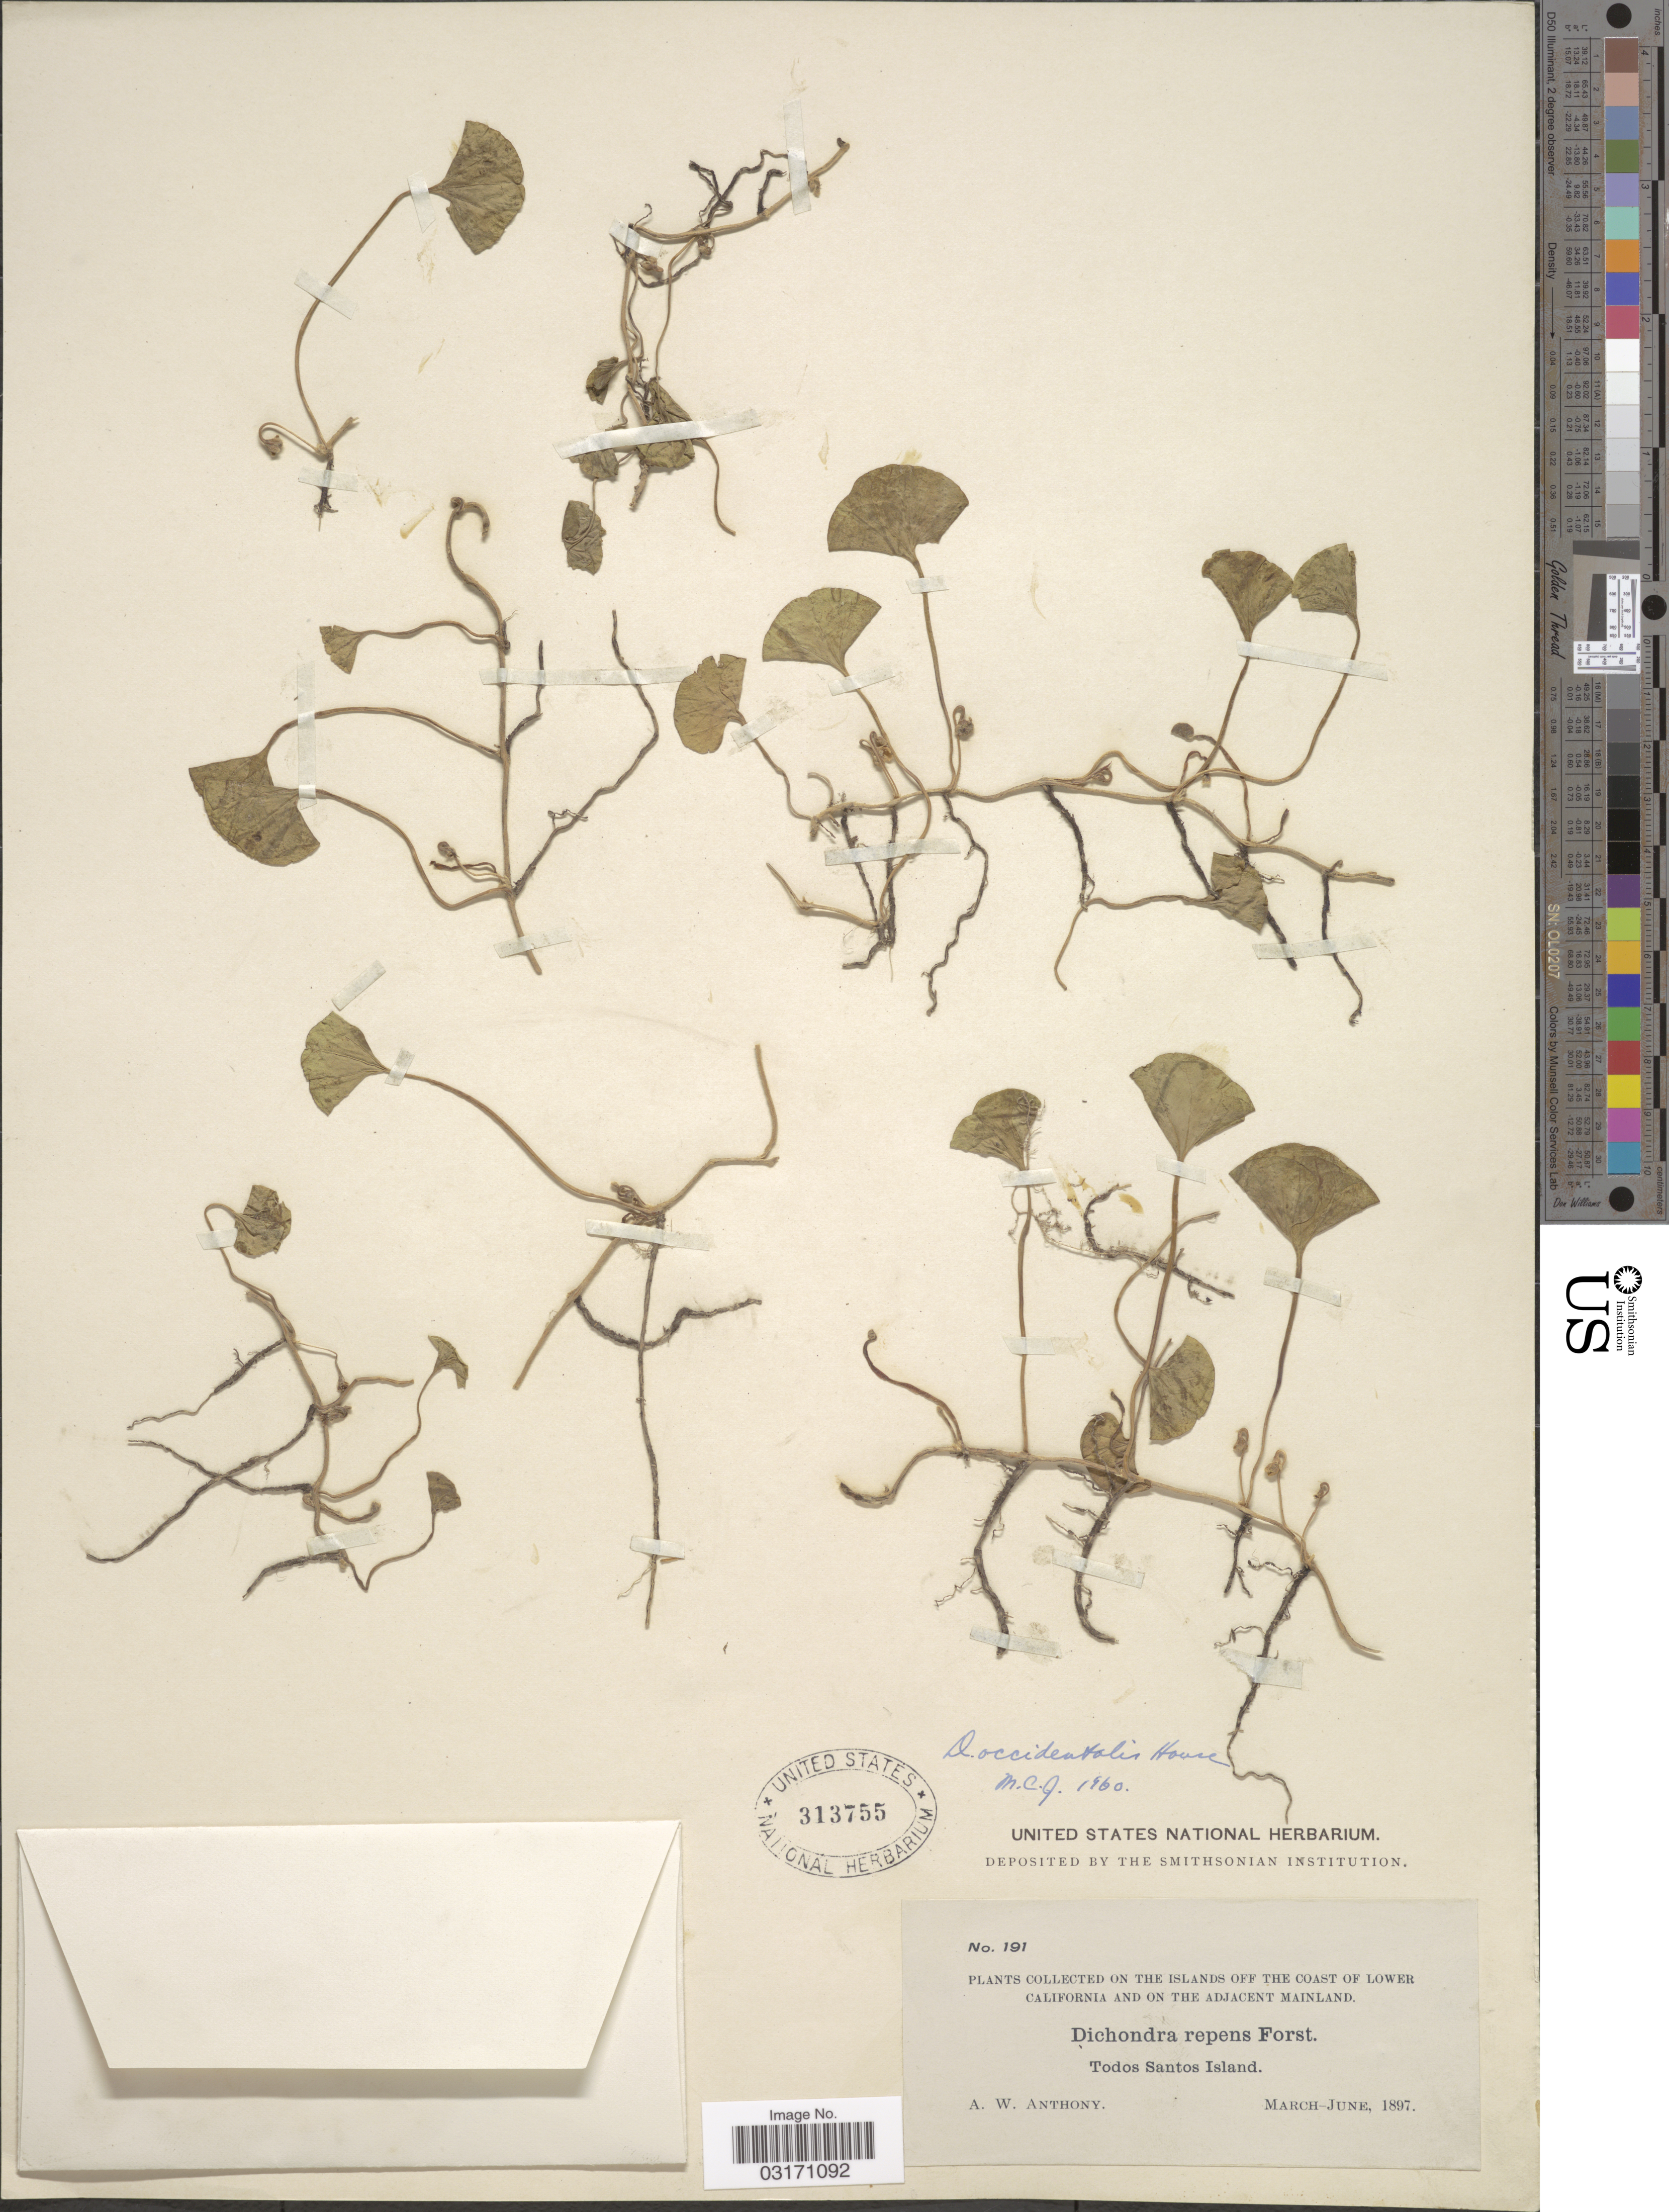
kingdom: Plantae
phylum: Tracheophyta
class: Magnoliopsida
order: Solanales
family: Convolvulaceae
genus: Dichondra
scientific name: Dichondra occidentalis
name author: House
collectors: A. W. Anthony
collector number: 191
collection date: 1897-03/1897-06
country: Mexico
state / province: Baja California Norte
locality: On the islands off the coast of Lower California and on the adjacent mainland. Todos Santos Island.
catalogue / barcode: US 313755